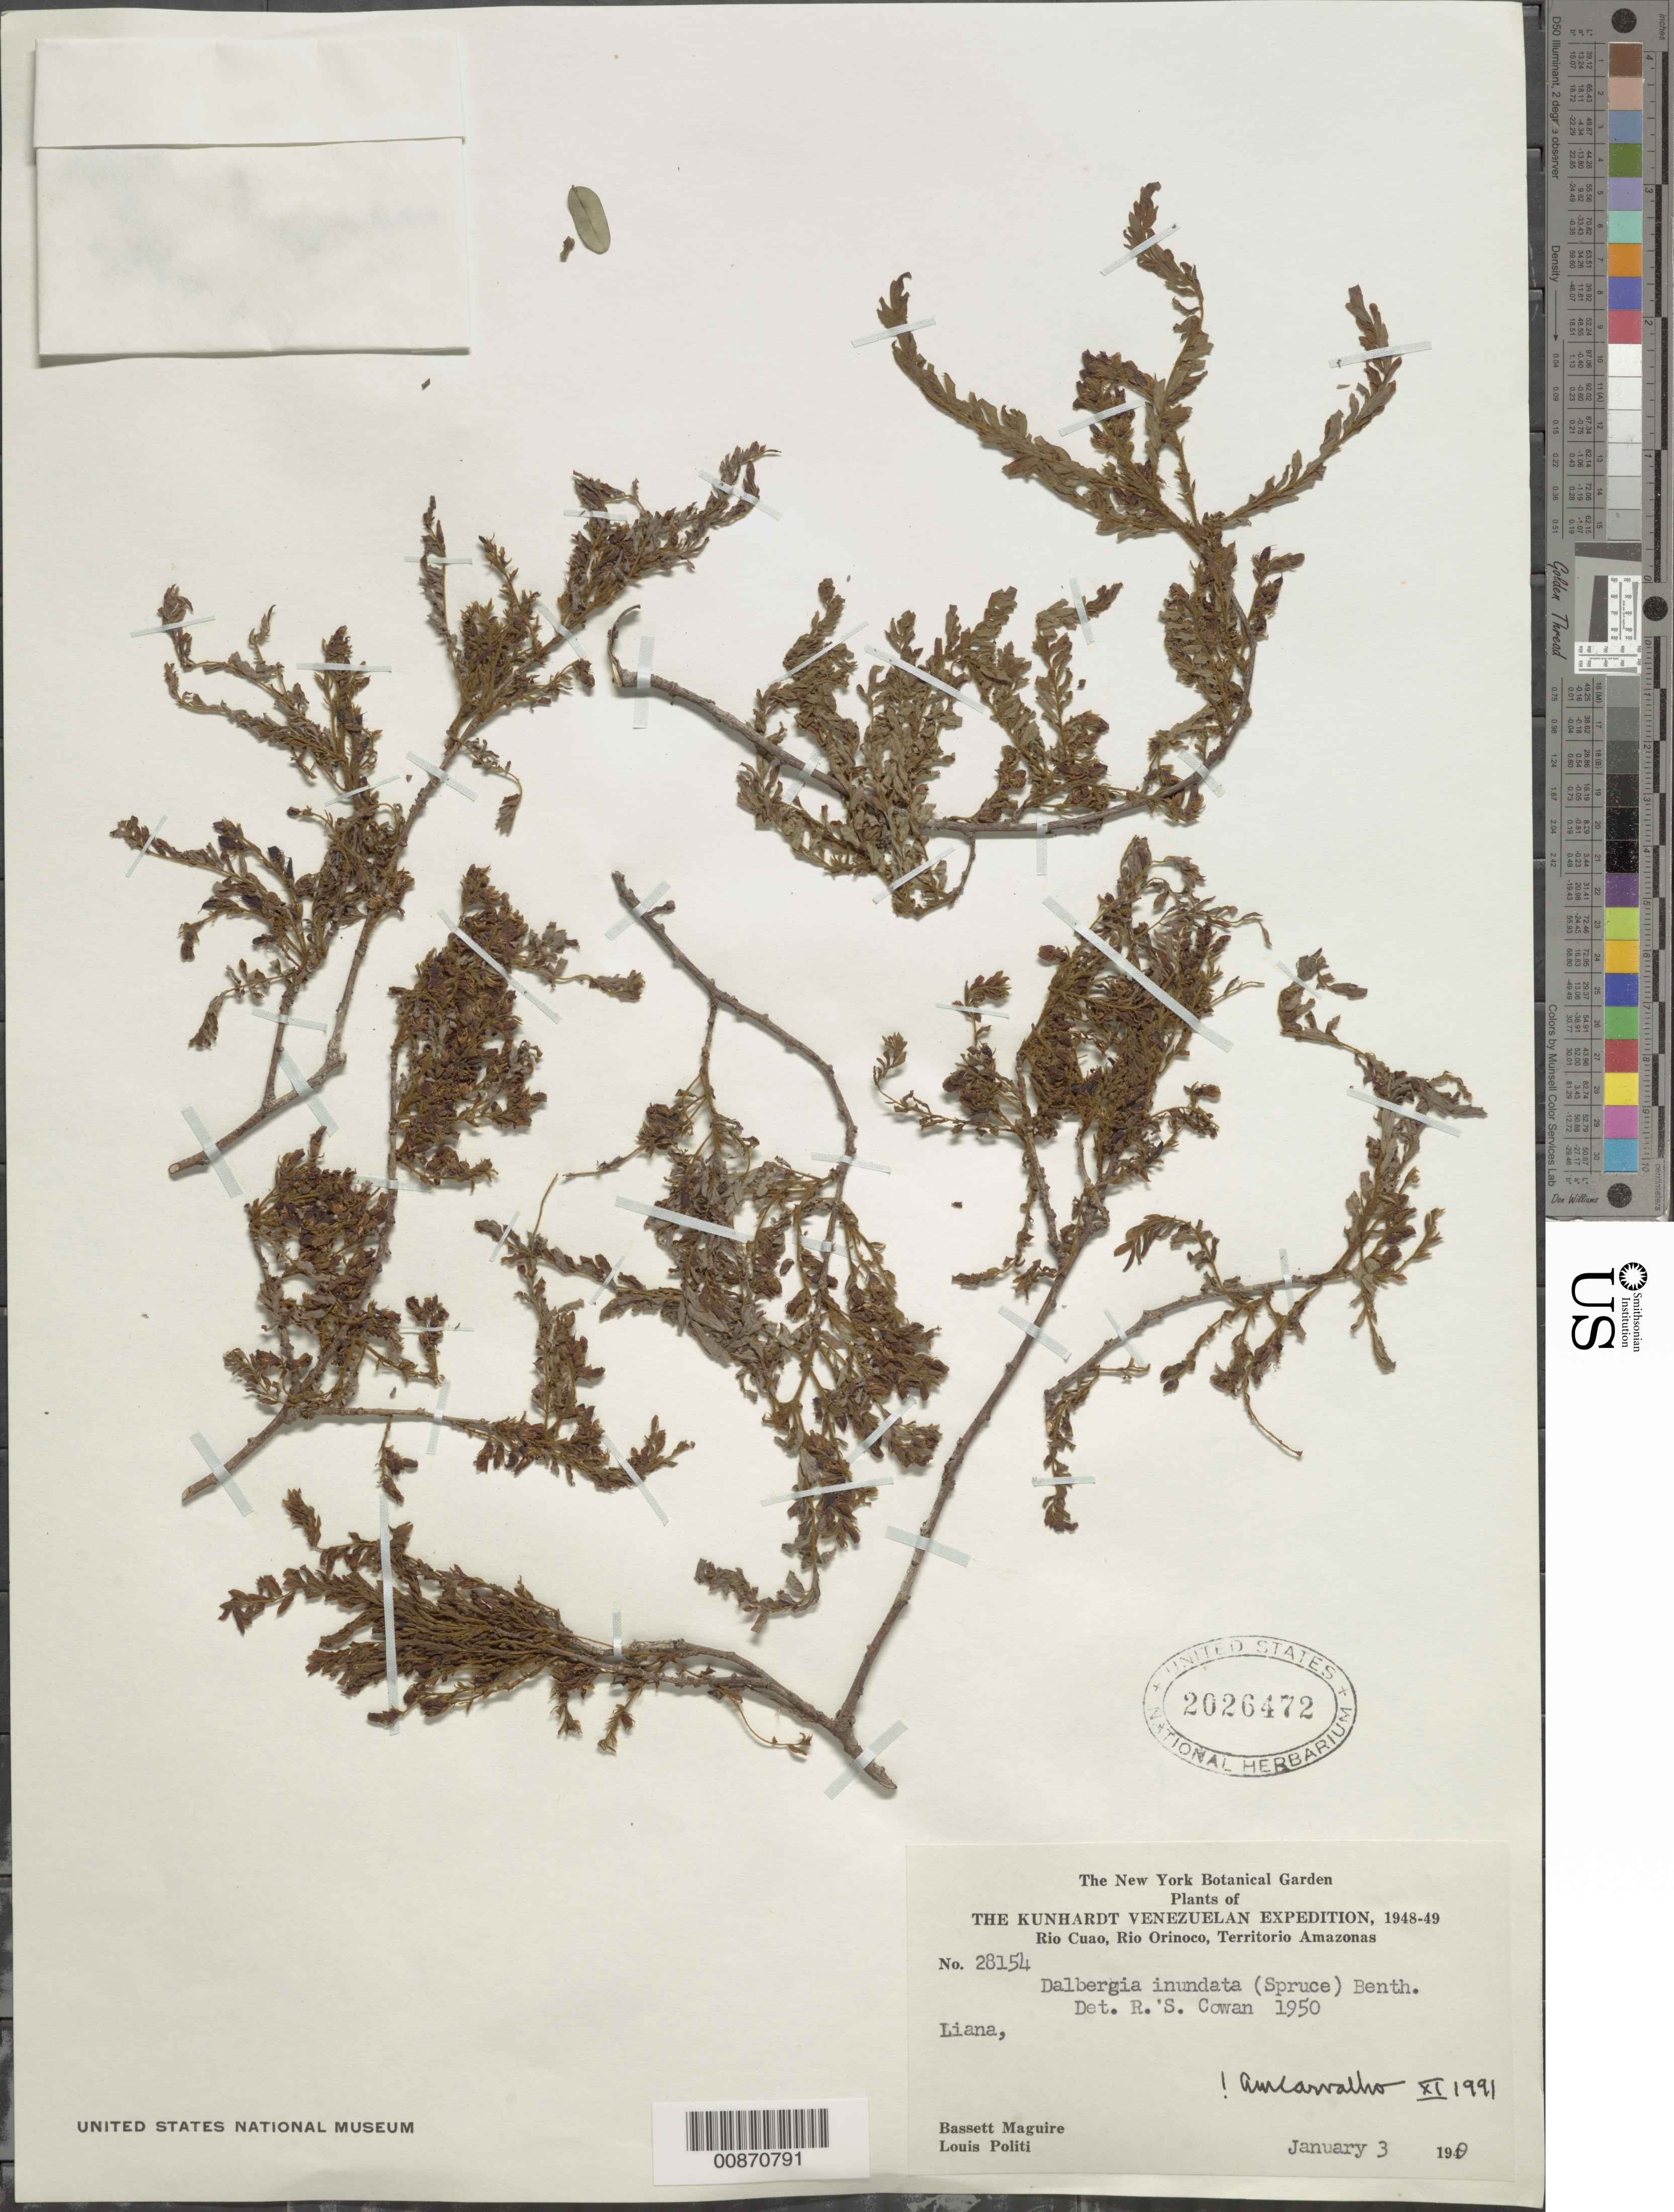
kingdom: Plantae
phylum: Tracheophyta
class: Magnoliopsida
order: Fabales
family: Fabaceae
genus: Dalbergia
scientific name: Dalbergia inundata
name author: Benth.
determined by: Carvalho, A. M. V. de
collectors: B. Maguire & L. Politi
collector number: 28154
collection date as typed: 3-Jan-49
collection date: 1949-01-03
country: Venezuela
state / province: Amazonas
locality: Río Cuao, Río Orinoco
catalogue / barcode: US 2026472